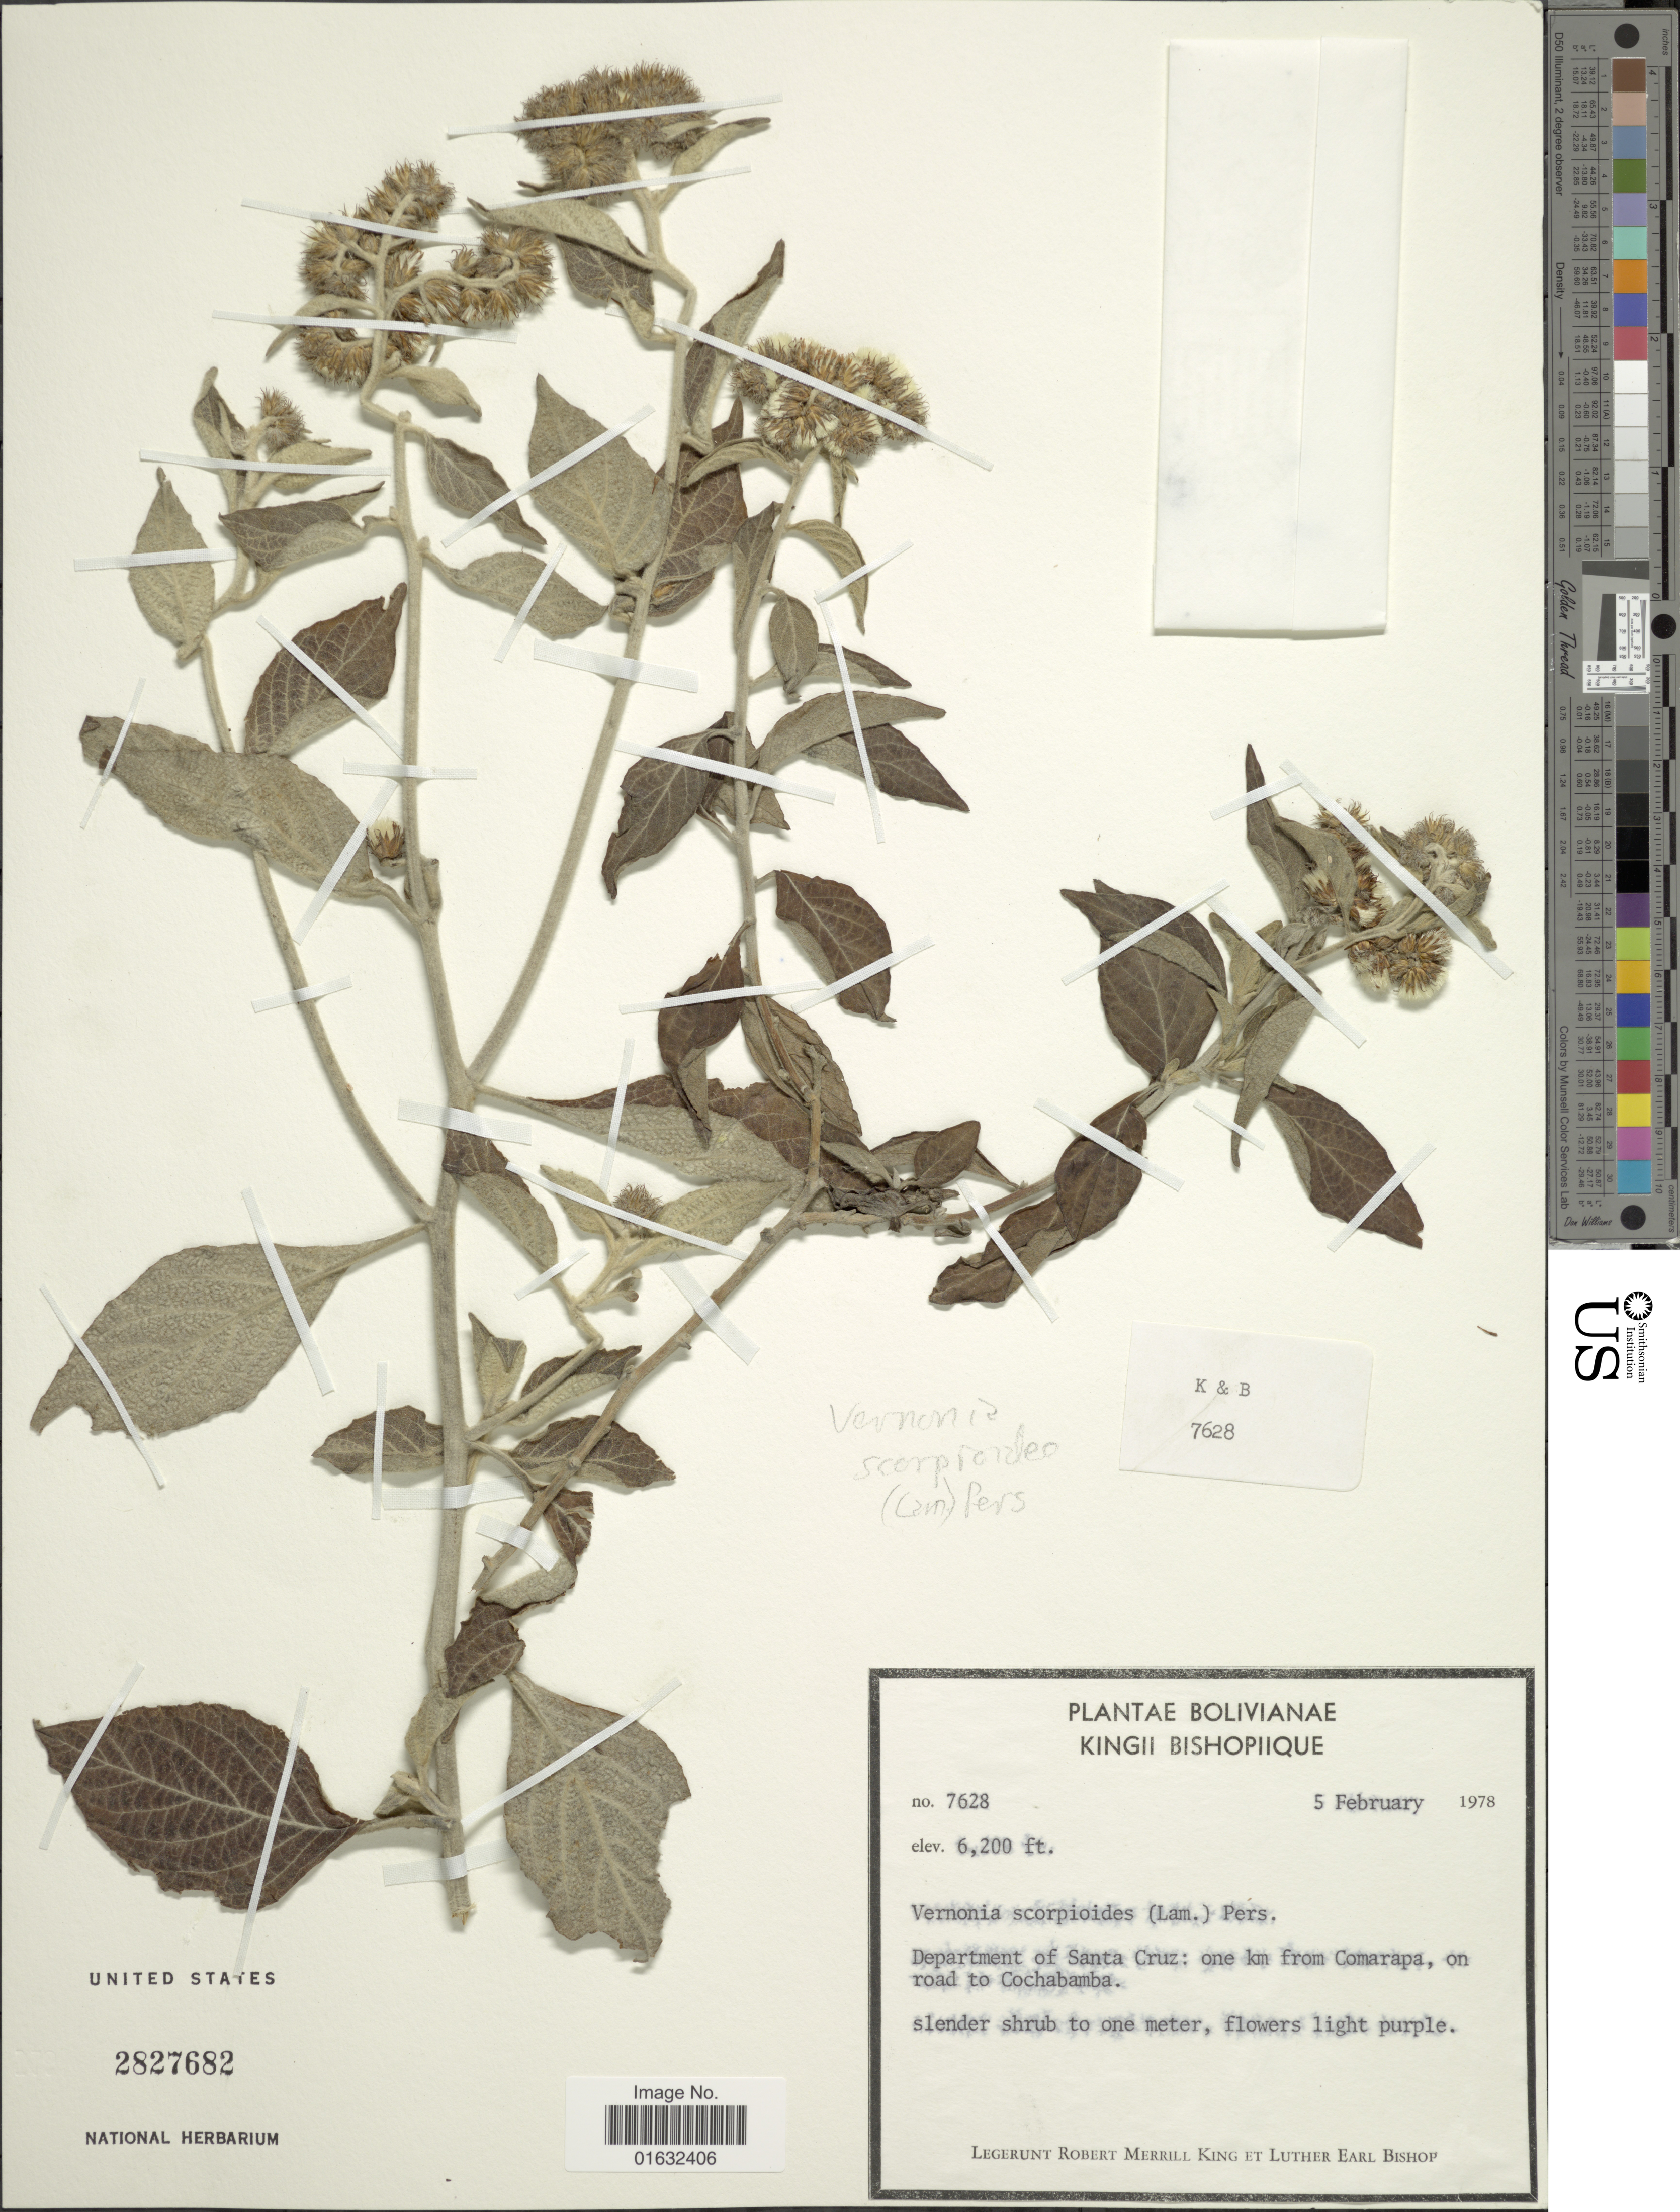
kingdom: Plantae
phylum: Tracheophyta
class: Magnoliopsida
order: Asterales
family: Asteraceae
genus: Cyrtocymura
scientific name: Cyrtocymura cincta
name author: (Griseb.) H. Rob.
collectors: R. M. King & L. E. Bishop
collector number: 7628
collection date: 1978-02-05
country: Bolivia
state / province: Santa Cruz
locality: One km from Comarapa, on road to Cochabamba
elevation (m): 1890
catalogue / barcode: US 2827682